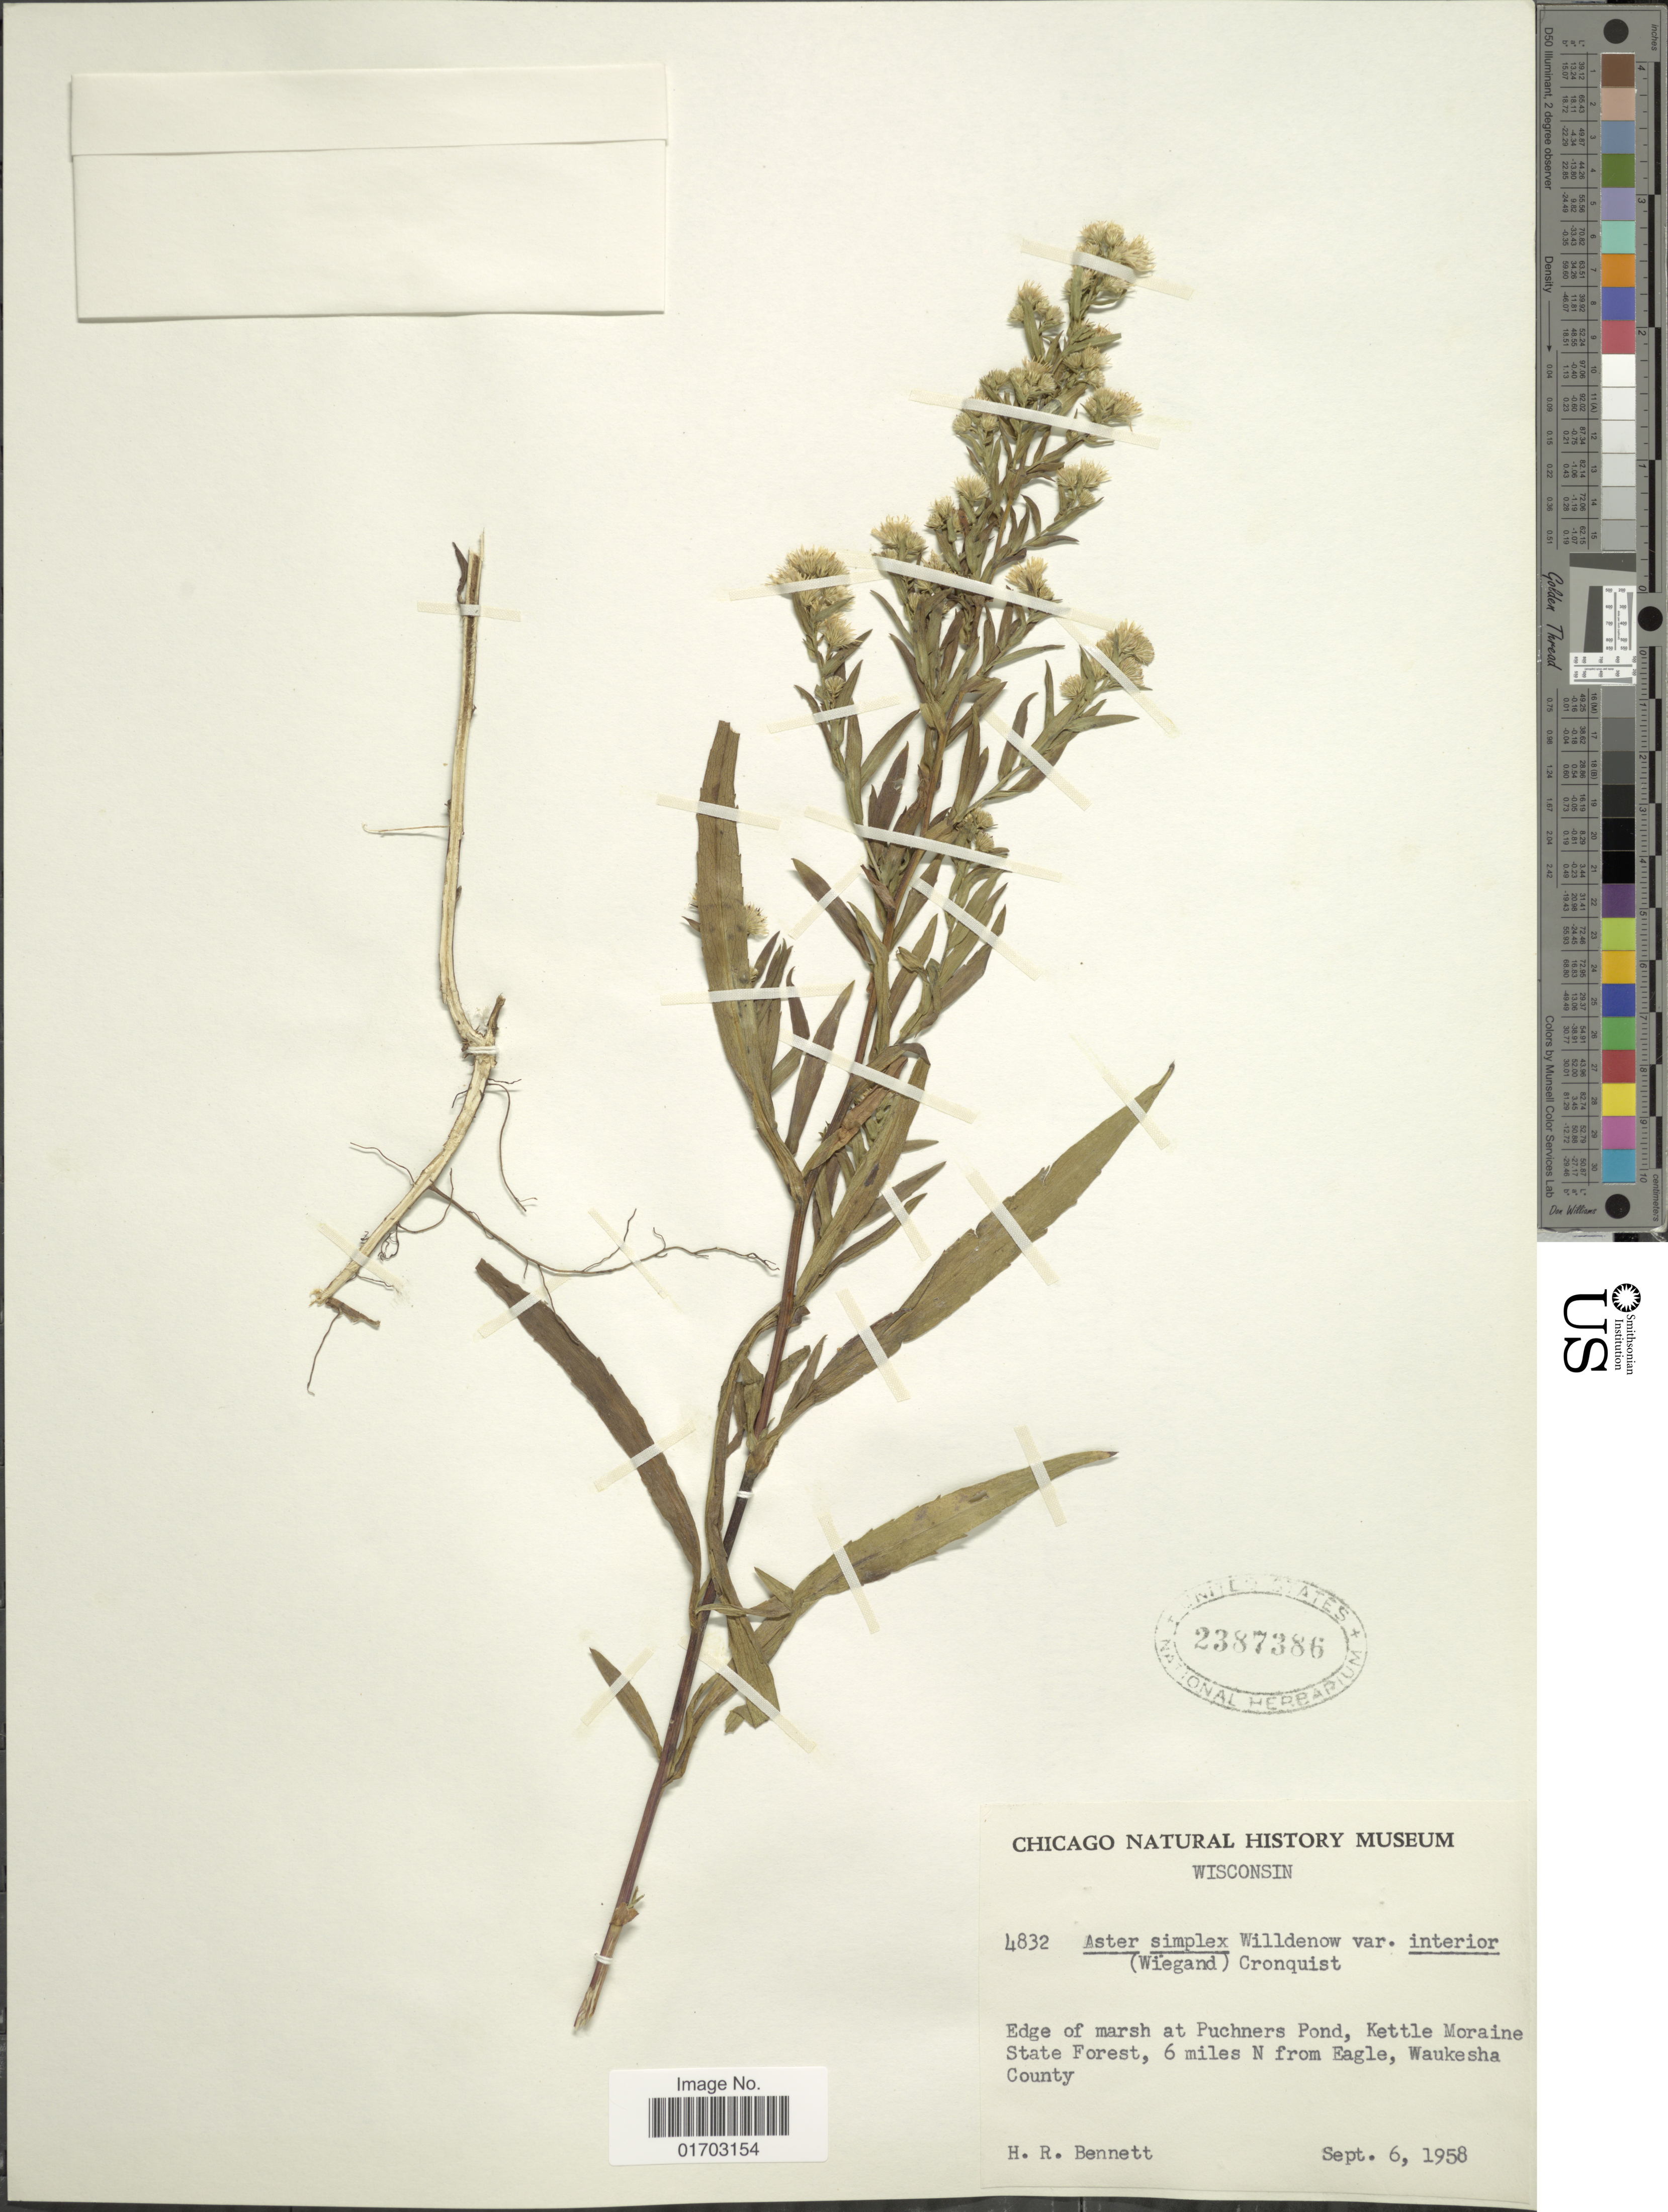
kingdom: Plantae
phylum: Tracheophyta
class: Magnoliopsida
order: Asterales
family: Asteraceae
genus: Symphyotrichum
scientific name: Symphyotrichum simplex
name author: (Willd.) Á. Löve & D. Löve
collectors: H. R. Bennett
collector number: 4832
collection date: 1958-09-06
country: United States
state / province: Wisconsin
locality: Edge of marsh at Puchners Pond, Kettle Moraine State Forest, 6 miles N from Eagle, Waukesha County.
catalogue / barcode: US 2387386